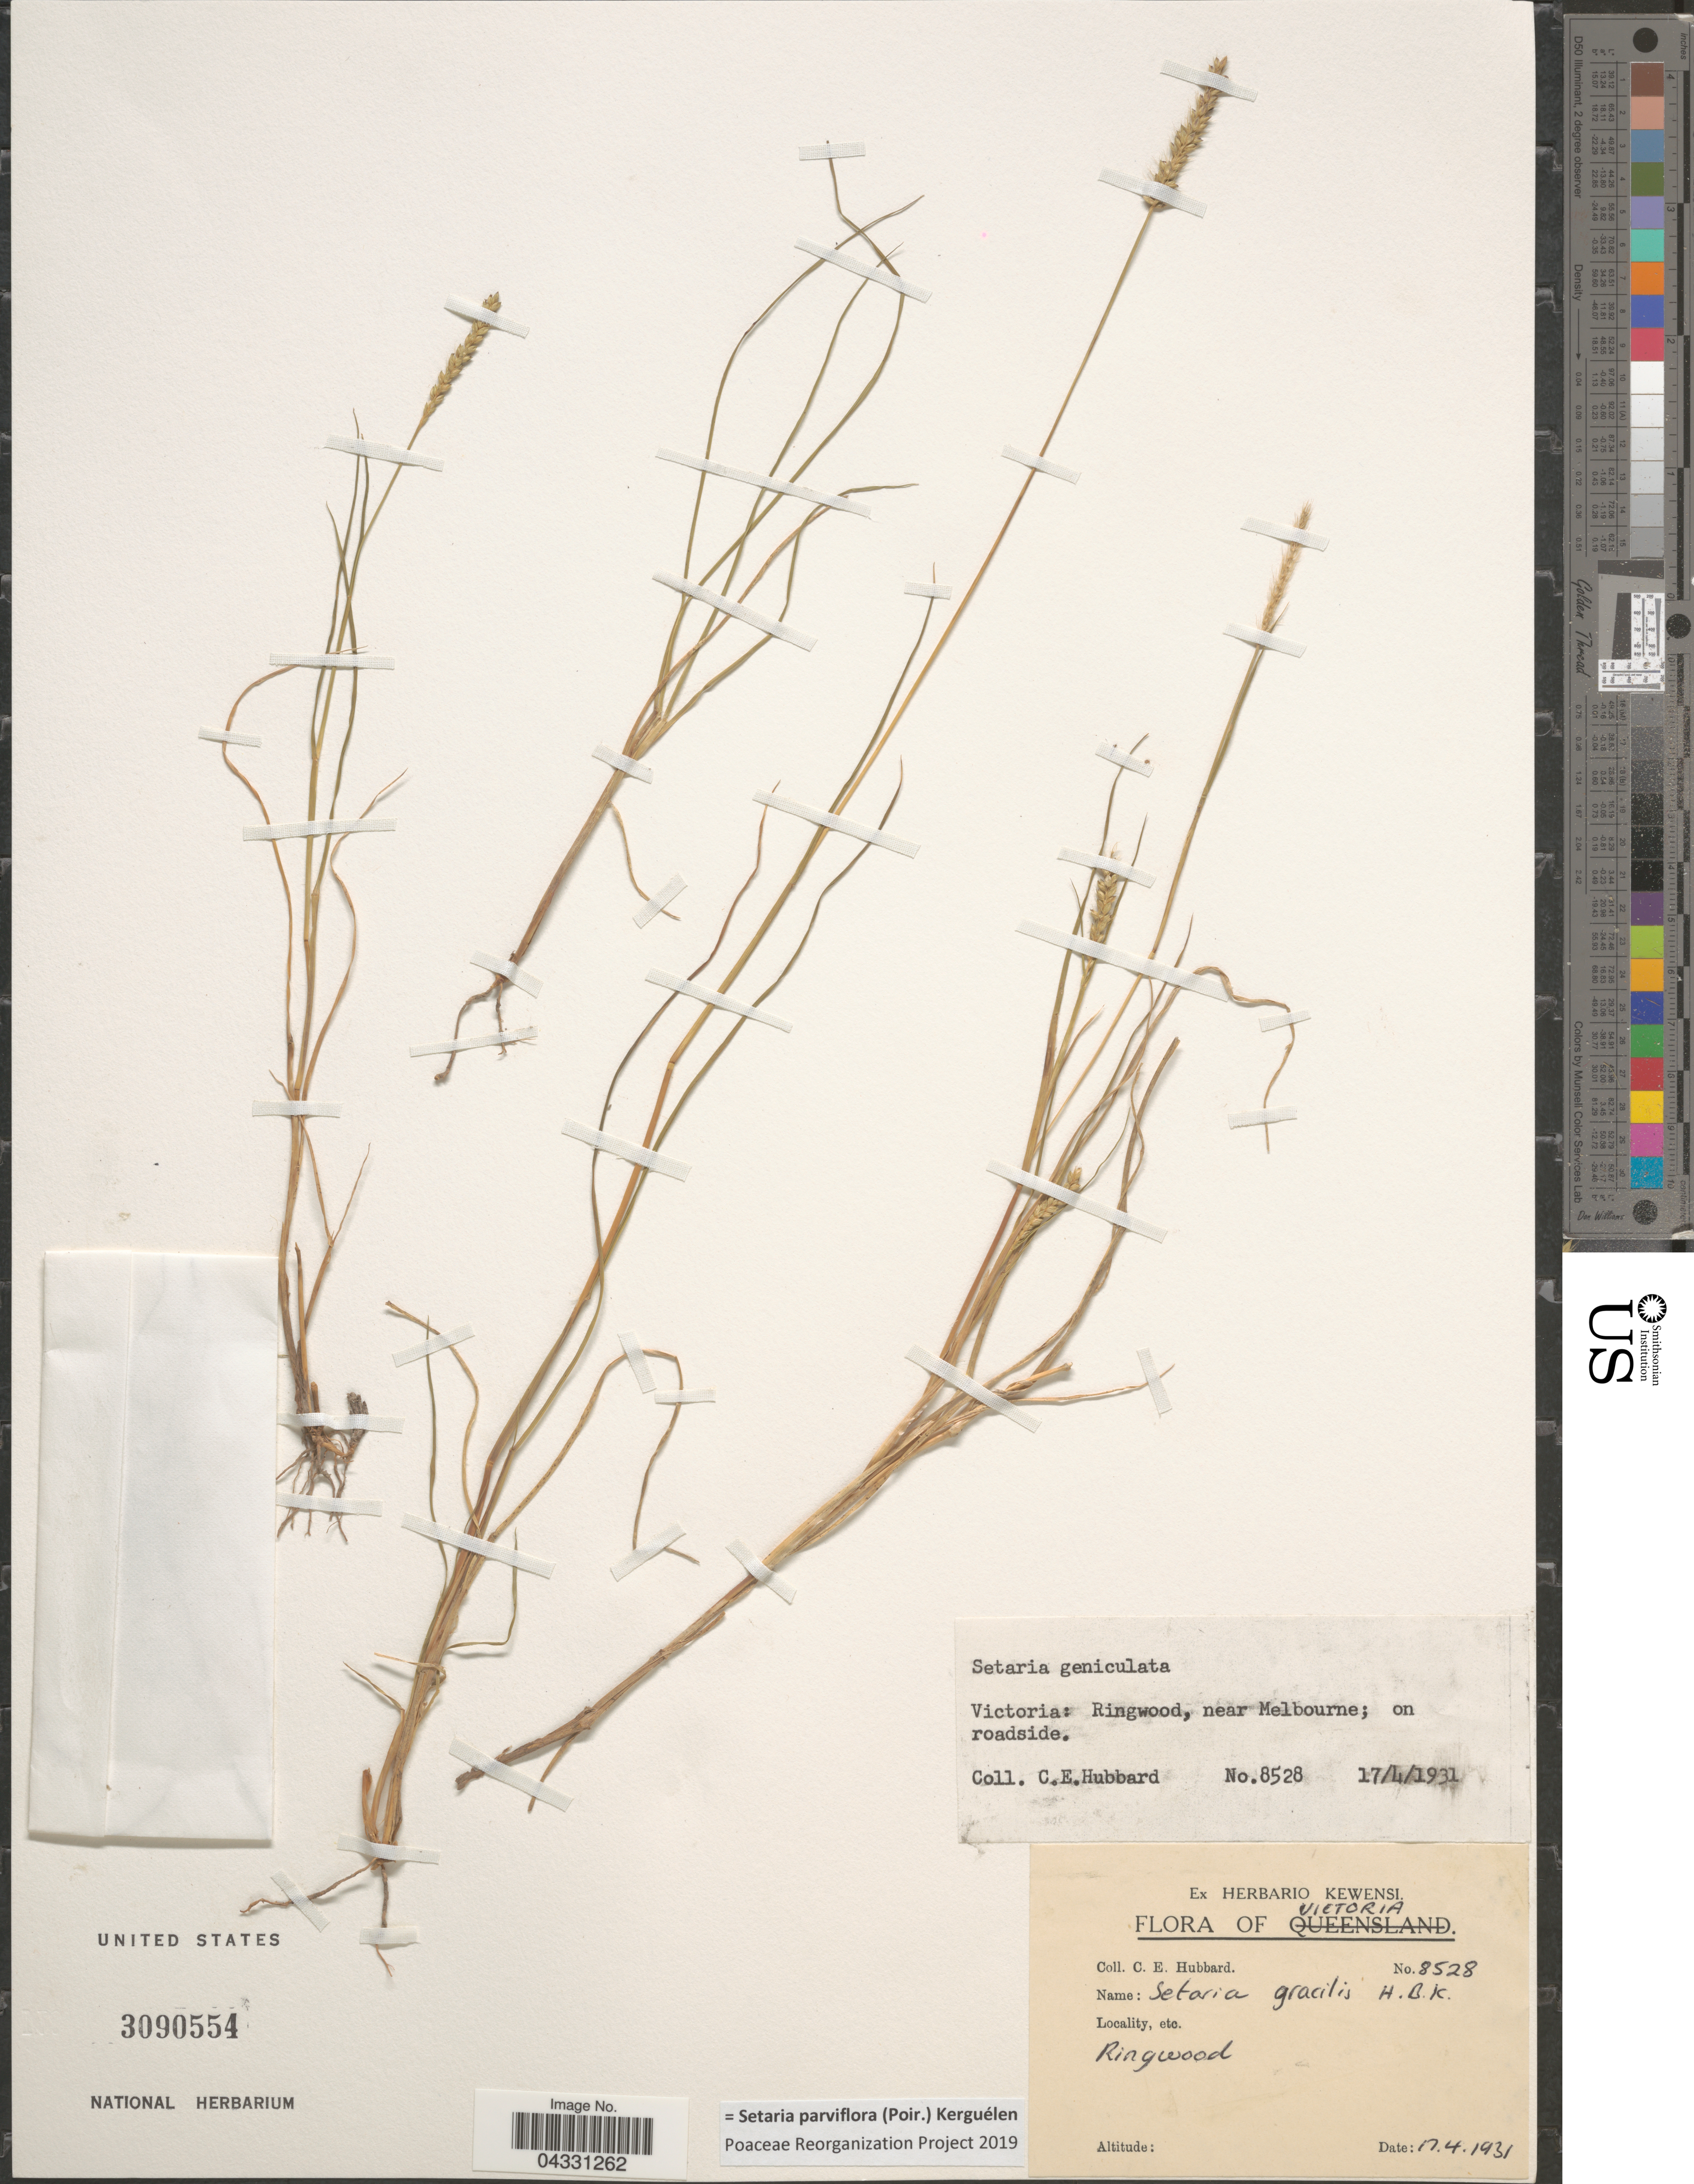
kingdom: Plantae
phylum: Tracheophyta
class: Liliopsida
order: Poales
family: Poaceae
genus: Setaria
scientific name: Setaria parviflora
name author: (Poir.) Kerguélen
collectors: C. E. Hubbard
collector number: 8528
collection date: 1931-04-17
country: Australia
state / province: Victoria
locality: Victoria. Ringwood, near Melbourne; on roadside.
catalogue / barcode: US 3090554